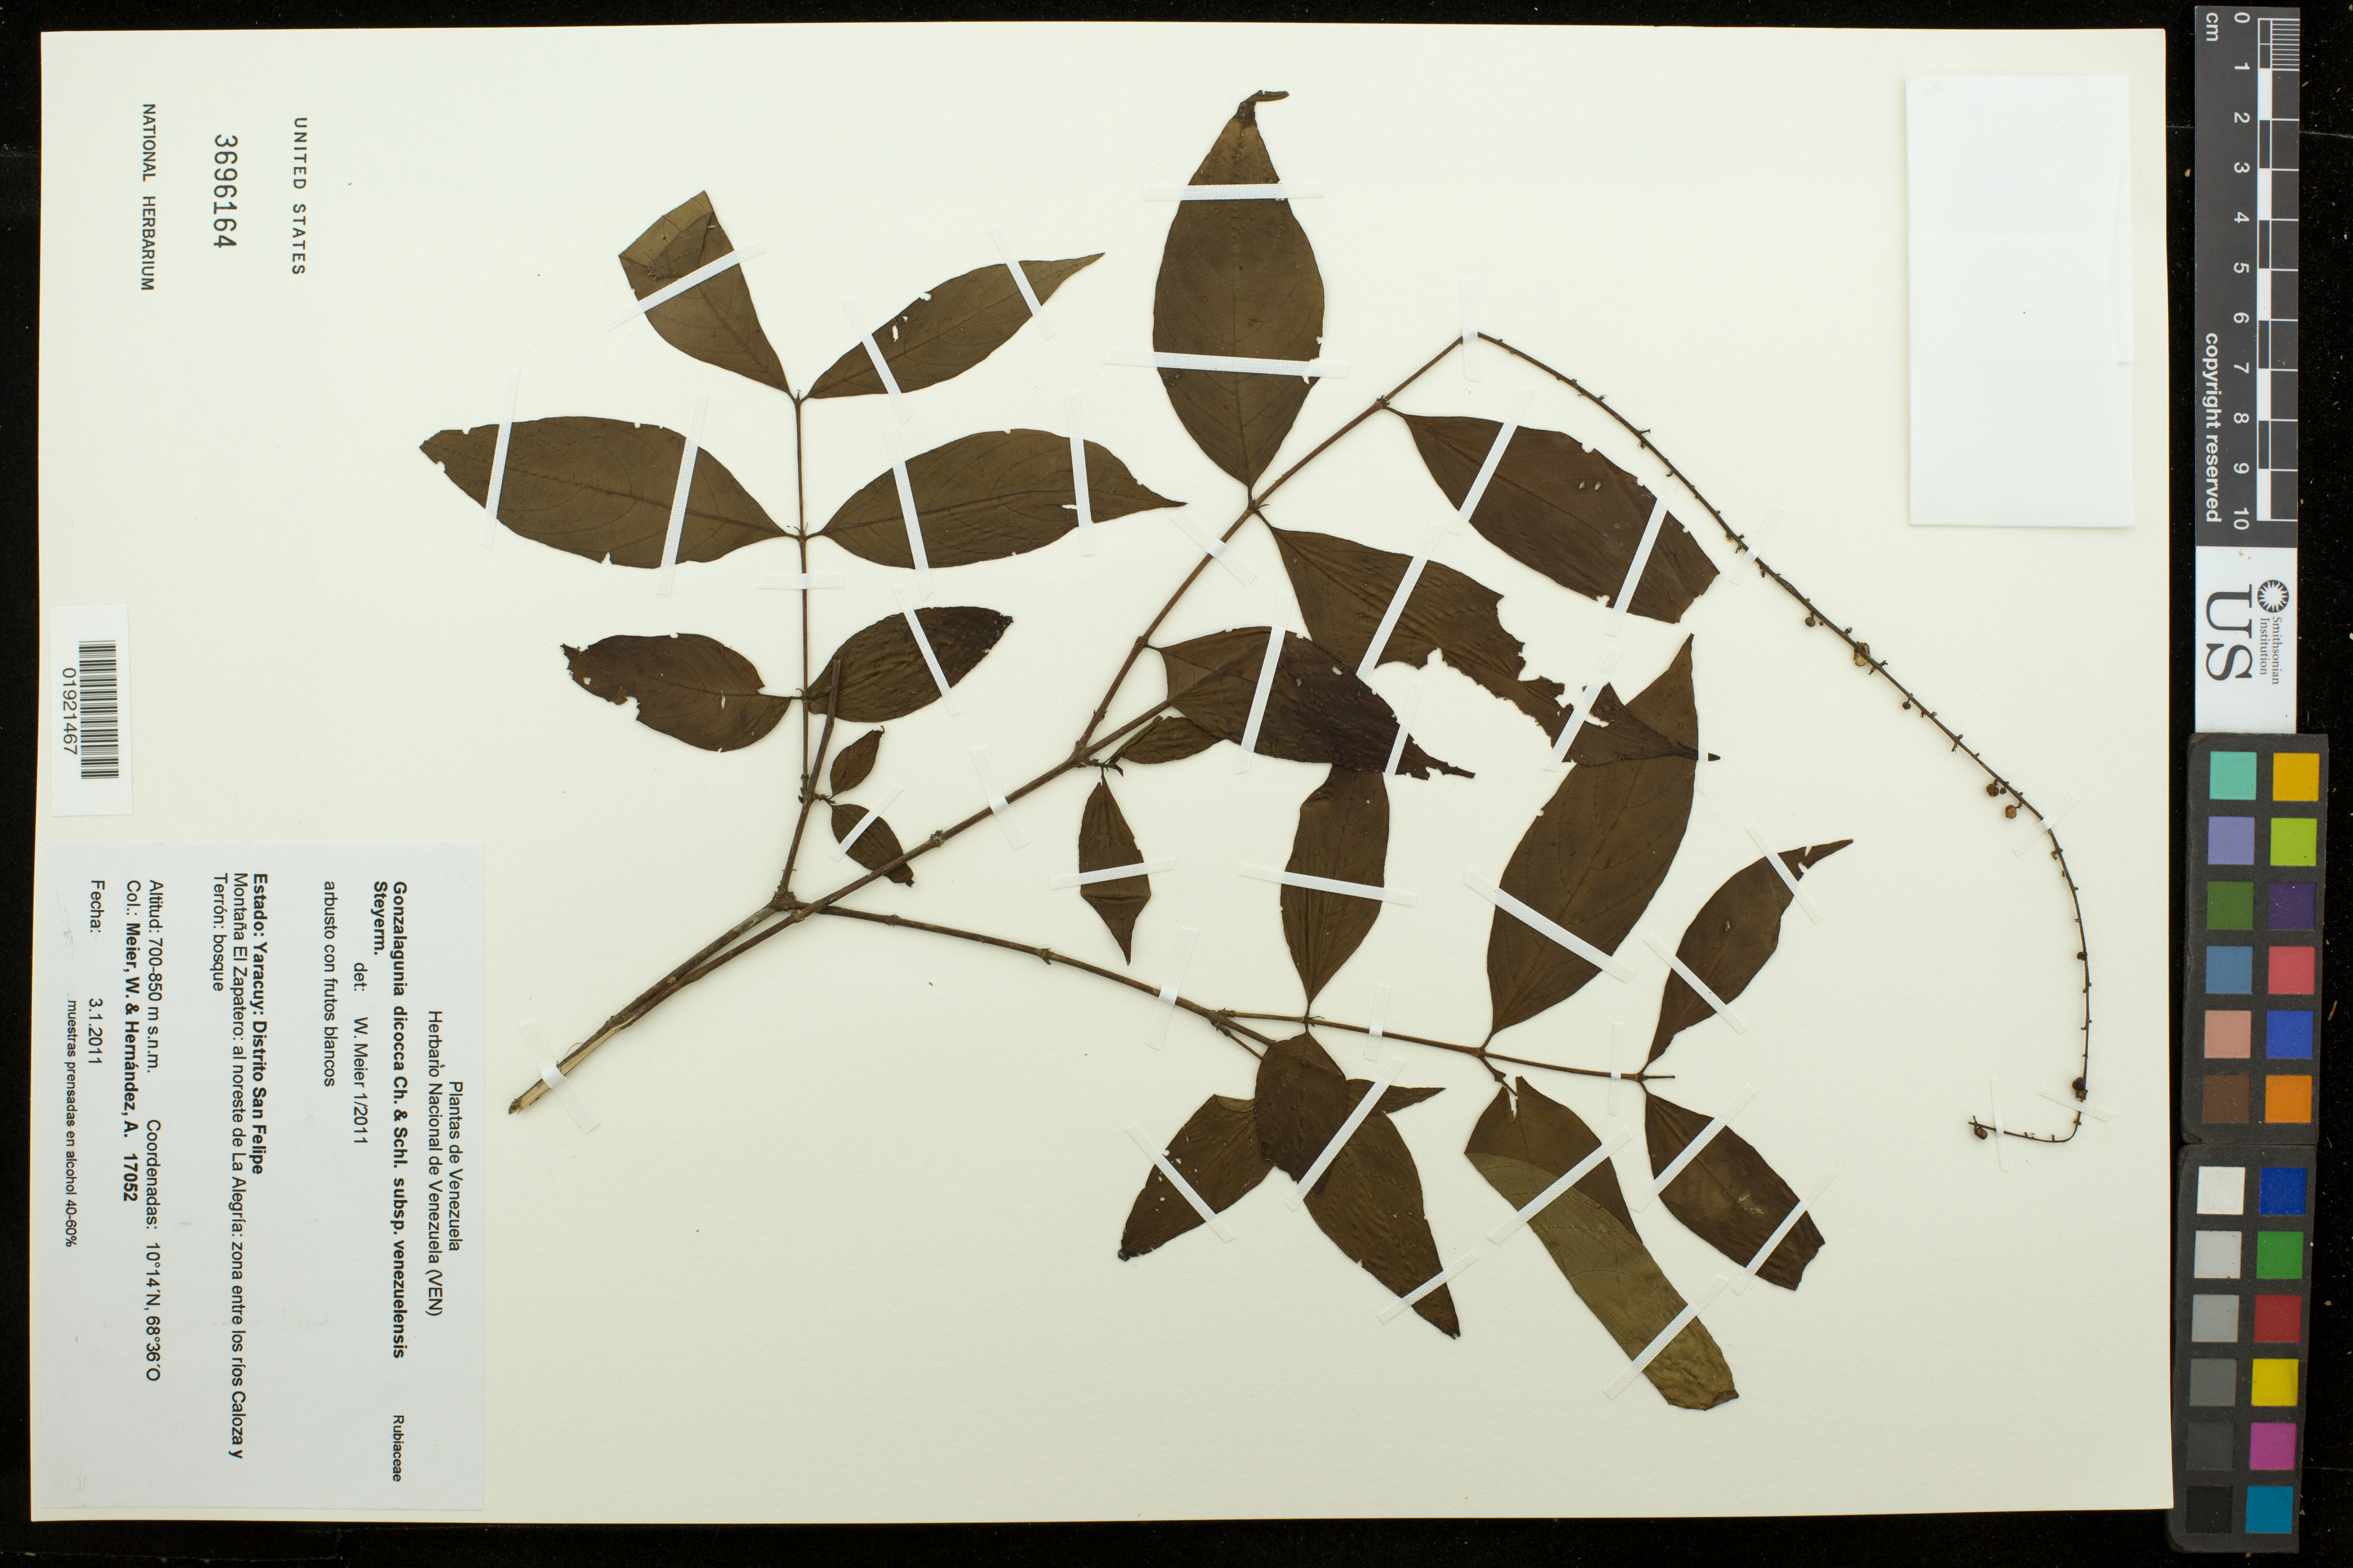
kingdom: Plantae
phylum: Tracheophyta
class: Magnoliopsida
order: Gentianales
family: Rubiaceae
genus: Gonzalagunia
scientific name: Gonzalagunia dicocca subsp. venezuelensis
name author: Steyerm.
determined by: Meier, Winfried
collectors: W. Meier & A. Hernandez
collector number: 17052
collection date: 2011-01-03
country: Venezuela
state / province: Yaracuy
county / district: San Felipe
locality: Montana El Zapatero: al noreste de La Alegria: zona entre los rios Caloza y Terron: bosque.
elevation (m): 700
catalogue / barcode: US 3696164